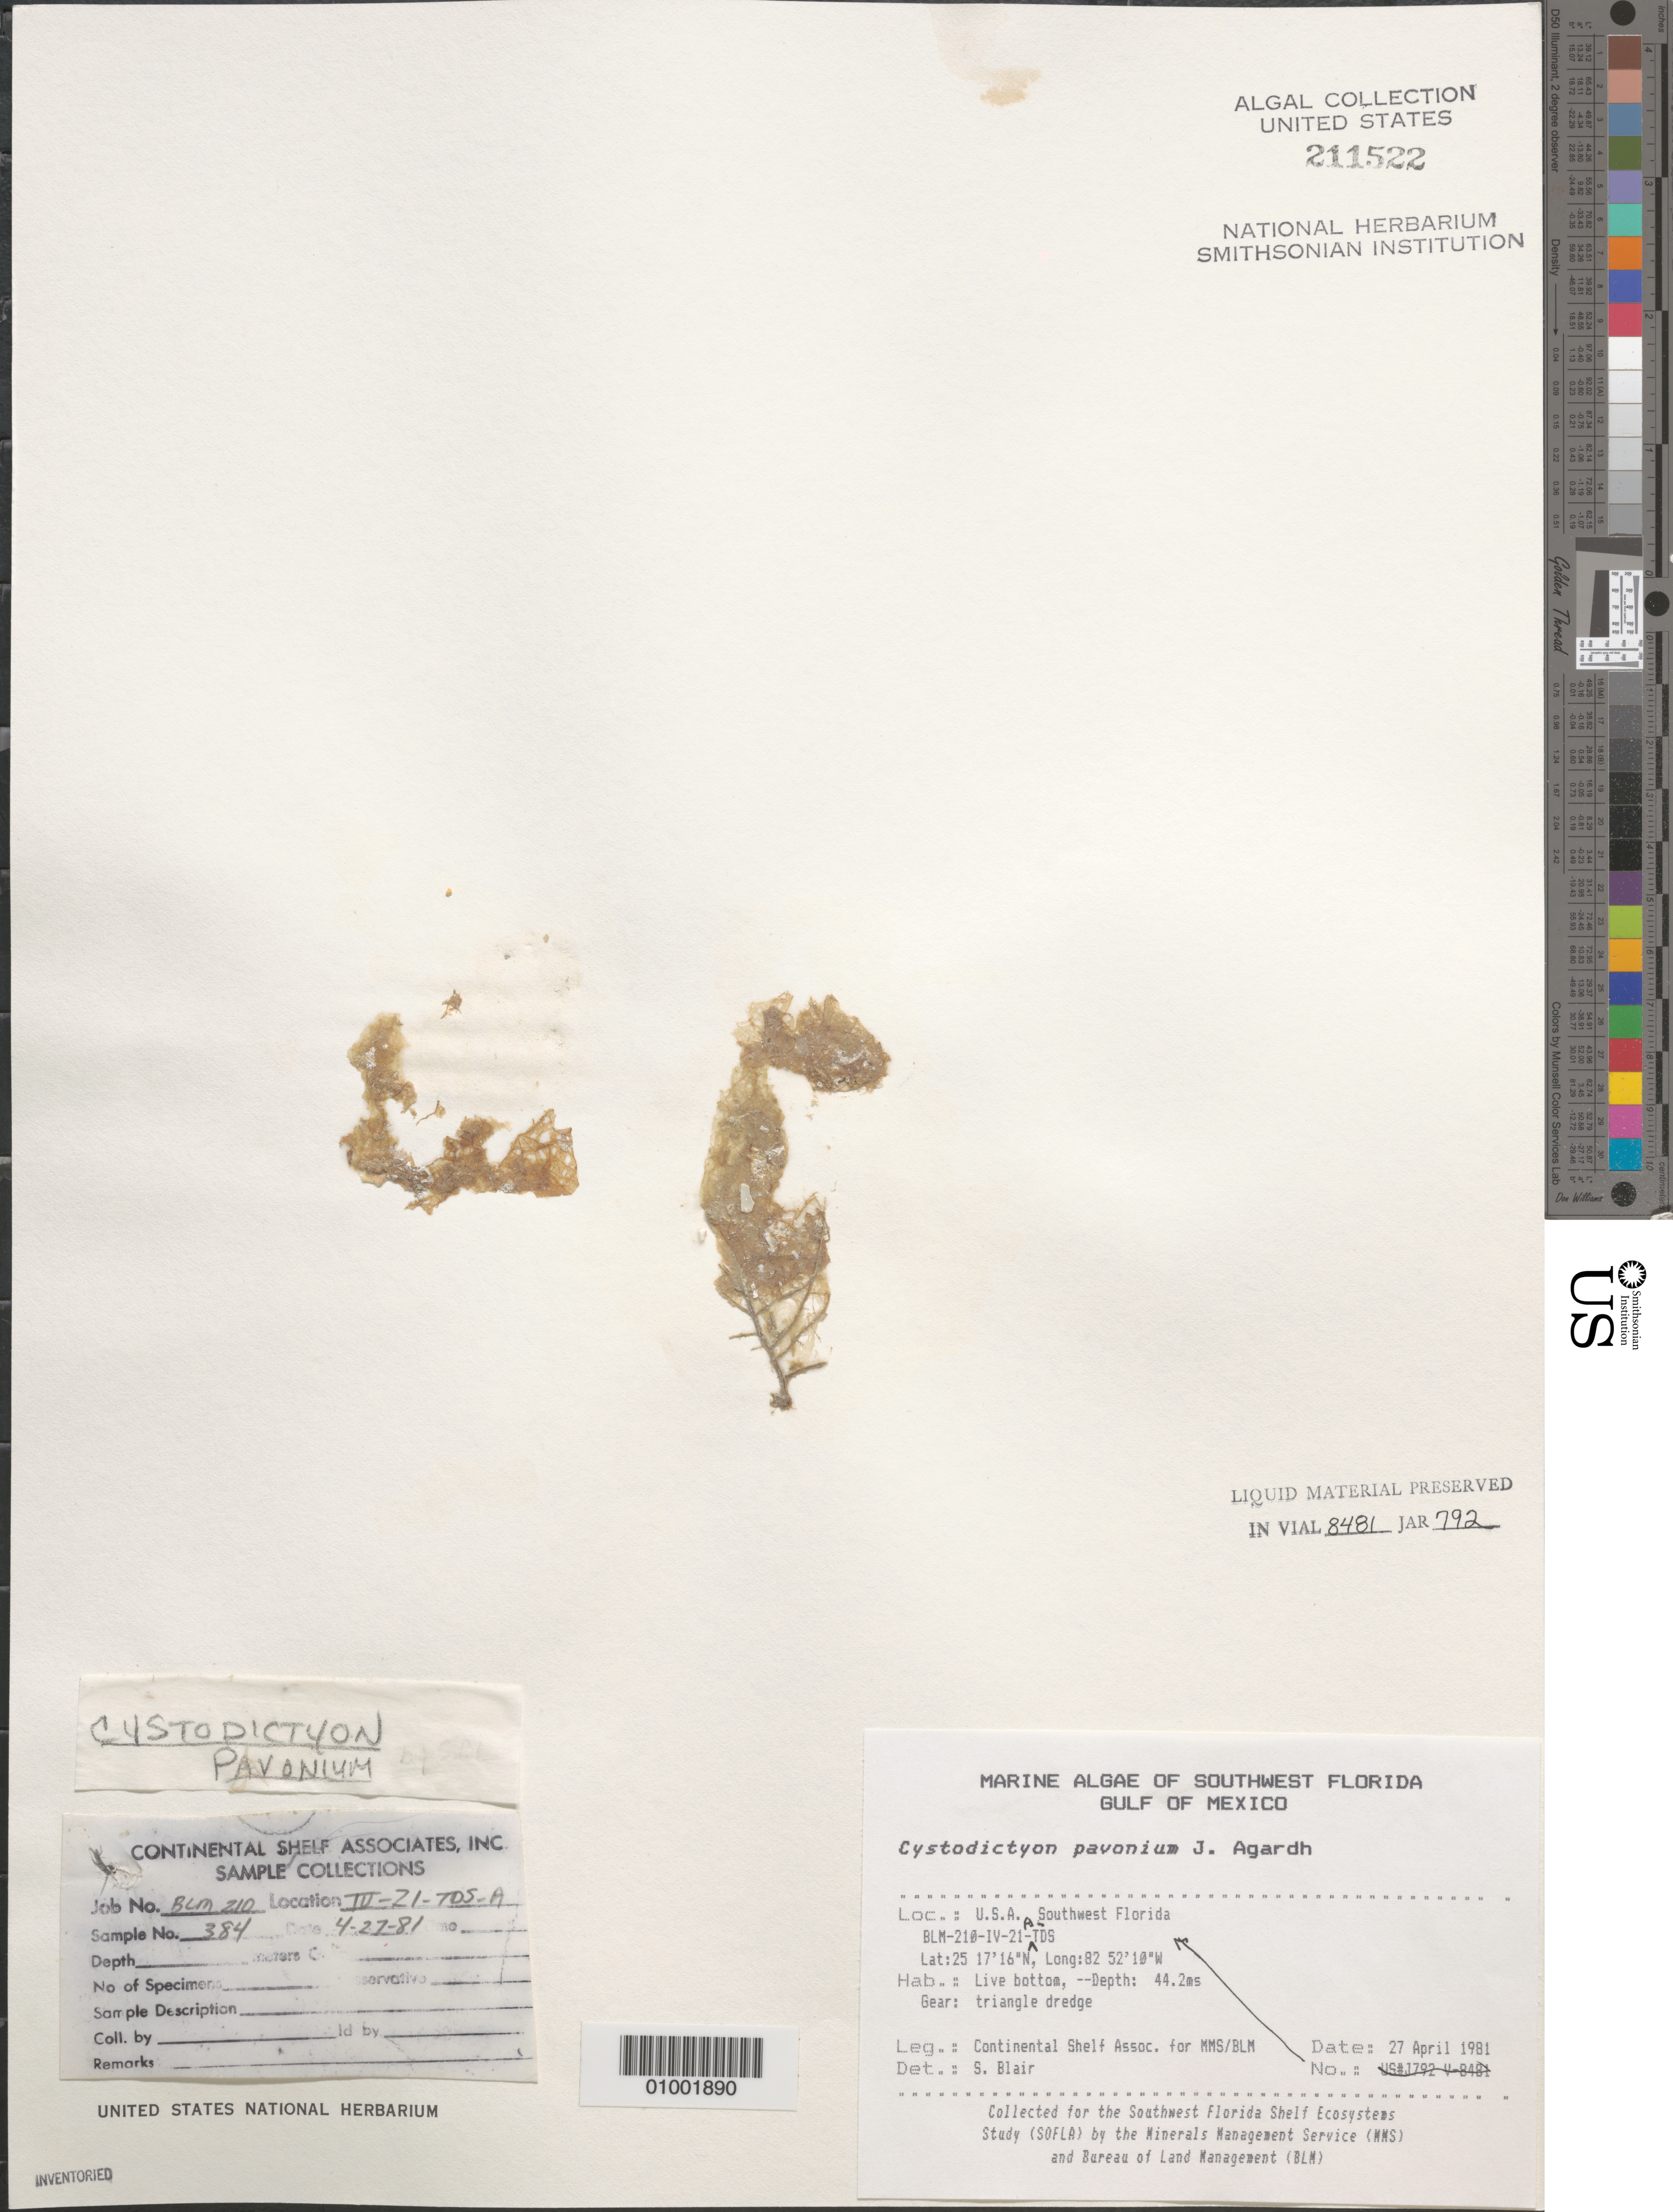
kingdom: Plantae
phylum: Chlorophyta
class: Ulvophyceae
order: Cladophorales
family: Anadyomenaceae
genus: Anadyomene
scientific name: Anadyomene pavonina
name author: (J. Agardh) J. Wille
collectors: Continental Shelf Associates for the MMS/BLM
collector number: BLM-210-IV-21-A-TDS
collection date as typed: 27 Apr 1981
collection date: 1981-04-27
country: United States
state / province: Florida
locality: Gulf of Mexico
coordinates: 25 17'16"N, 82 52'10"W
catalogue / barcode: US 211522